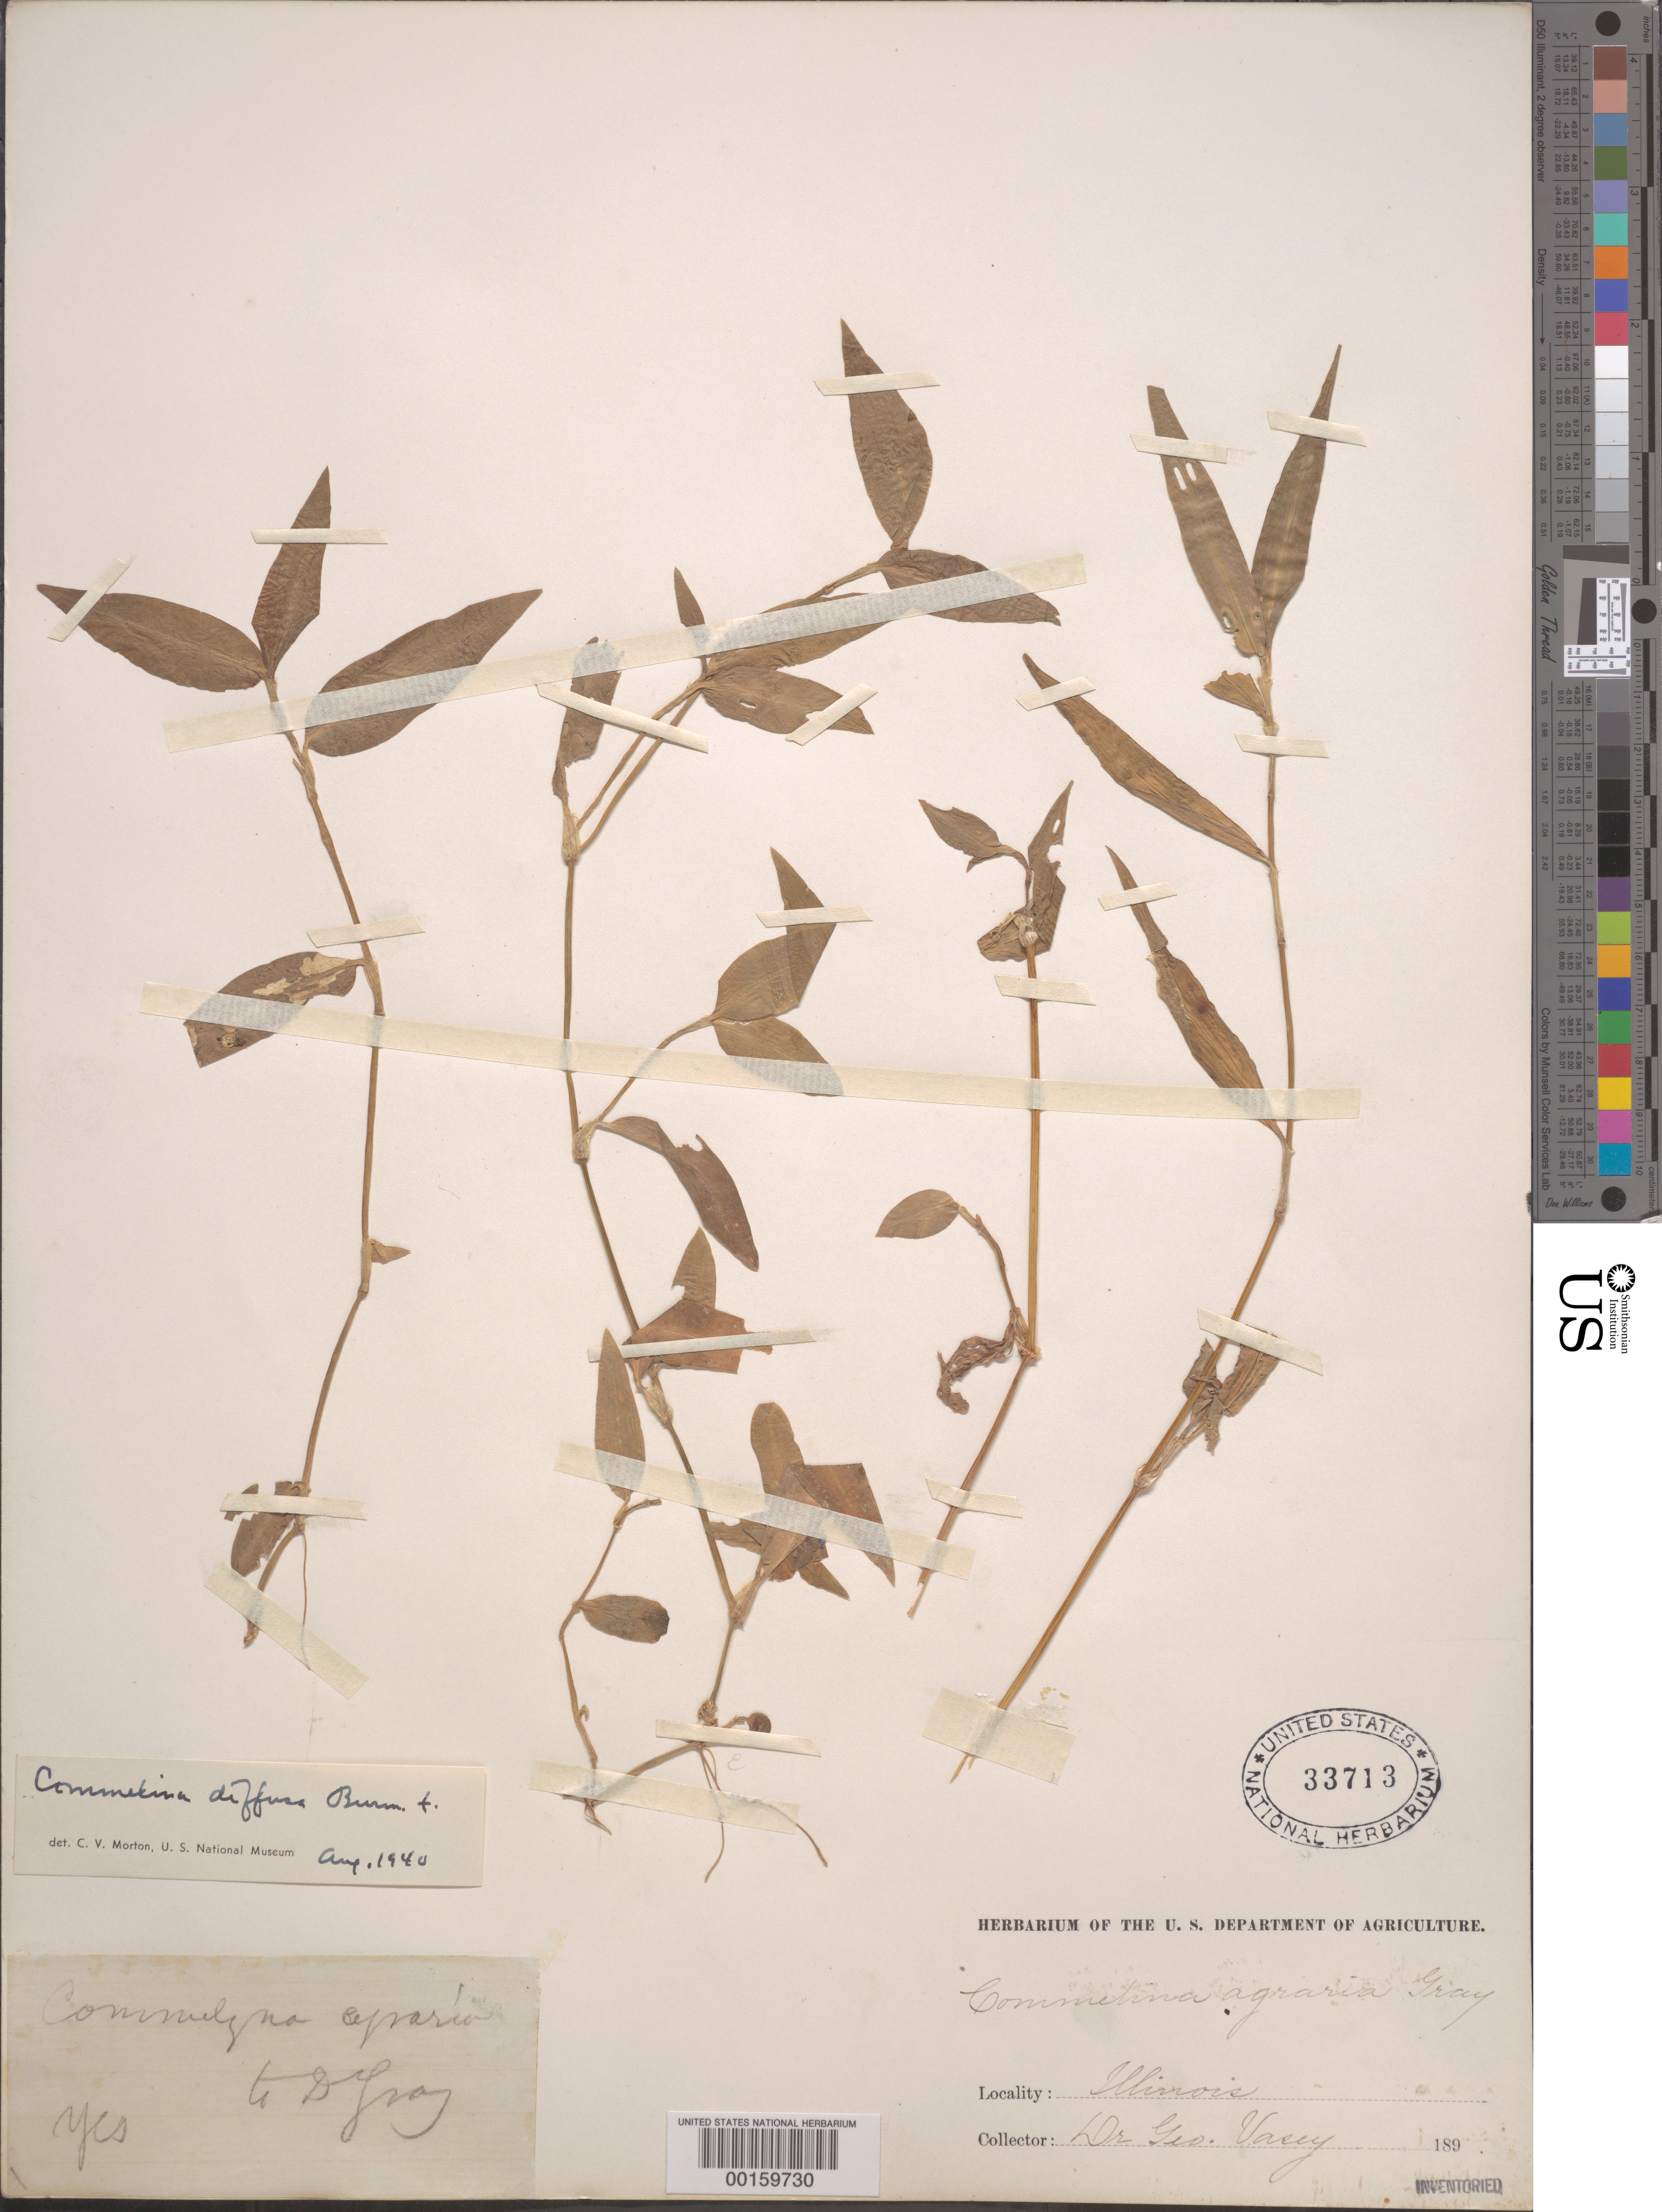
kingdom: Plantae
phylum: Tracheophyta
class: Liliopsida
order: Commelinales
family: Commelinaceae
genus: Commelina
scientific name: Commelina diffusa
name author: Burm. f.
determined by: Morton, C. V.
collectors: G. Vasey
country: United States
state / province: Illinois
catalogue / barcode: US 33713